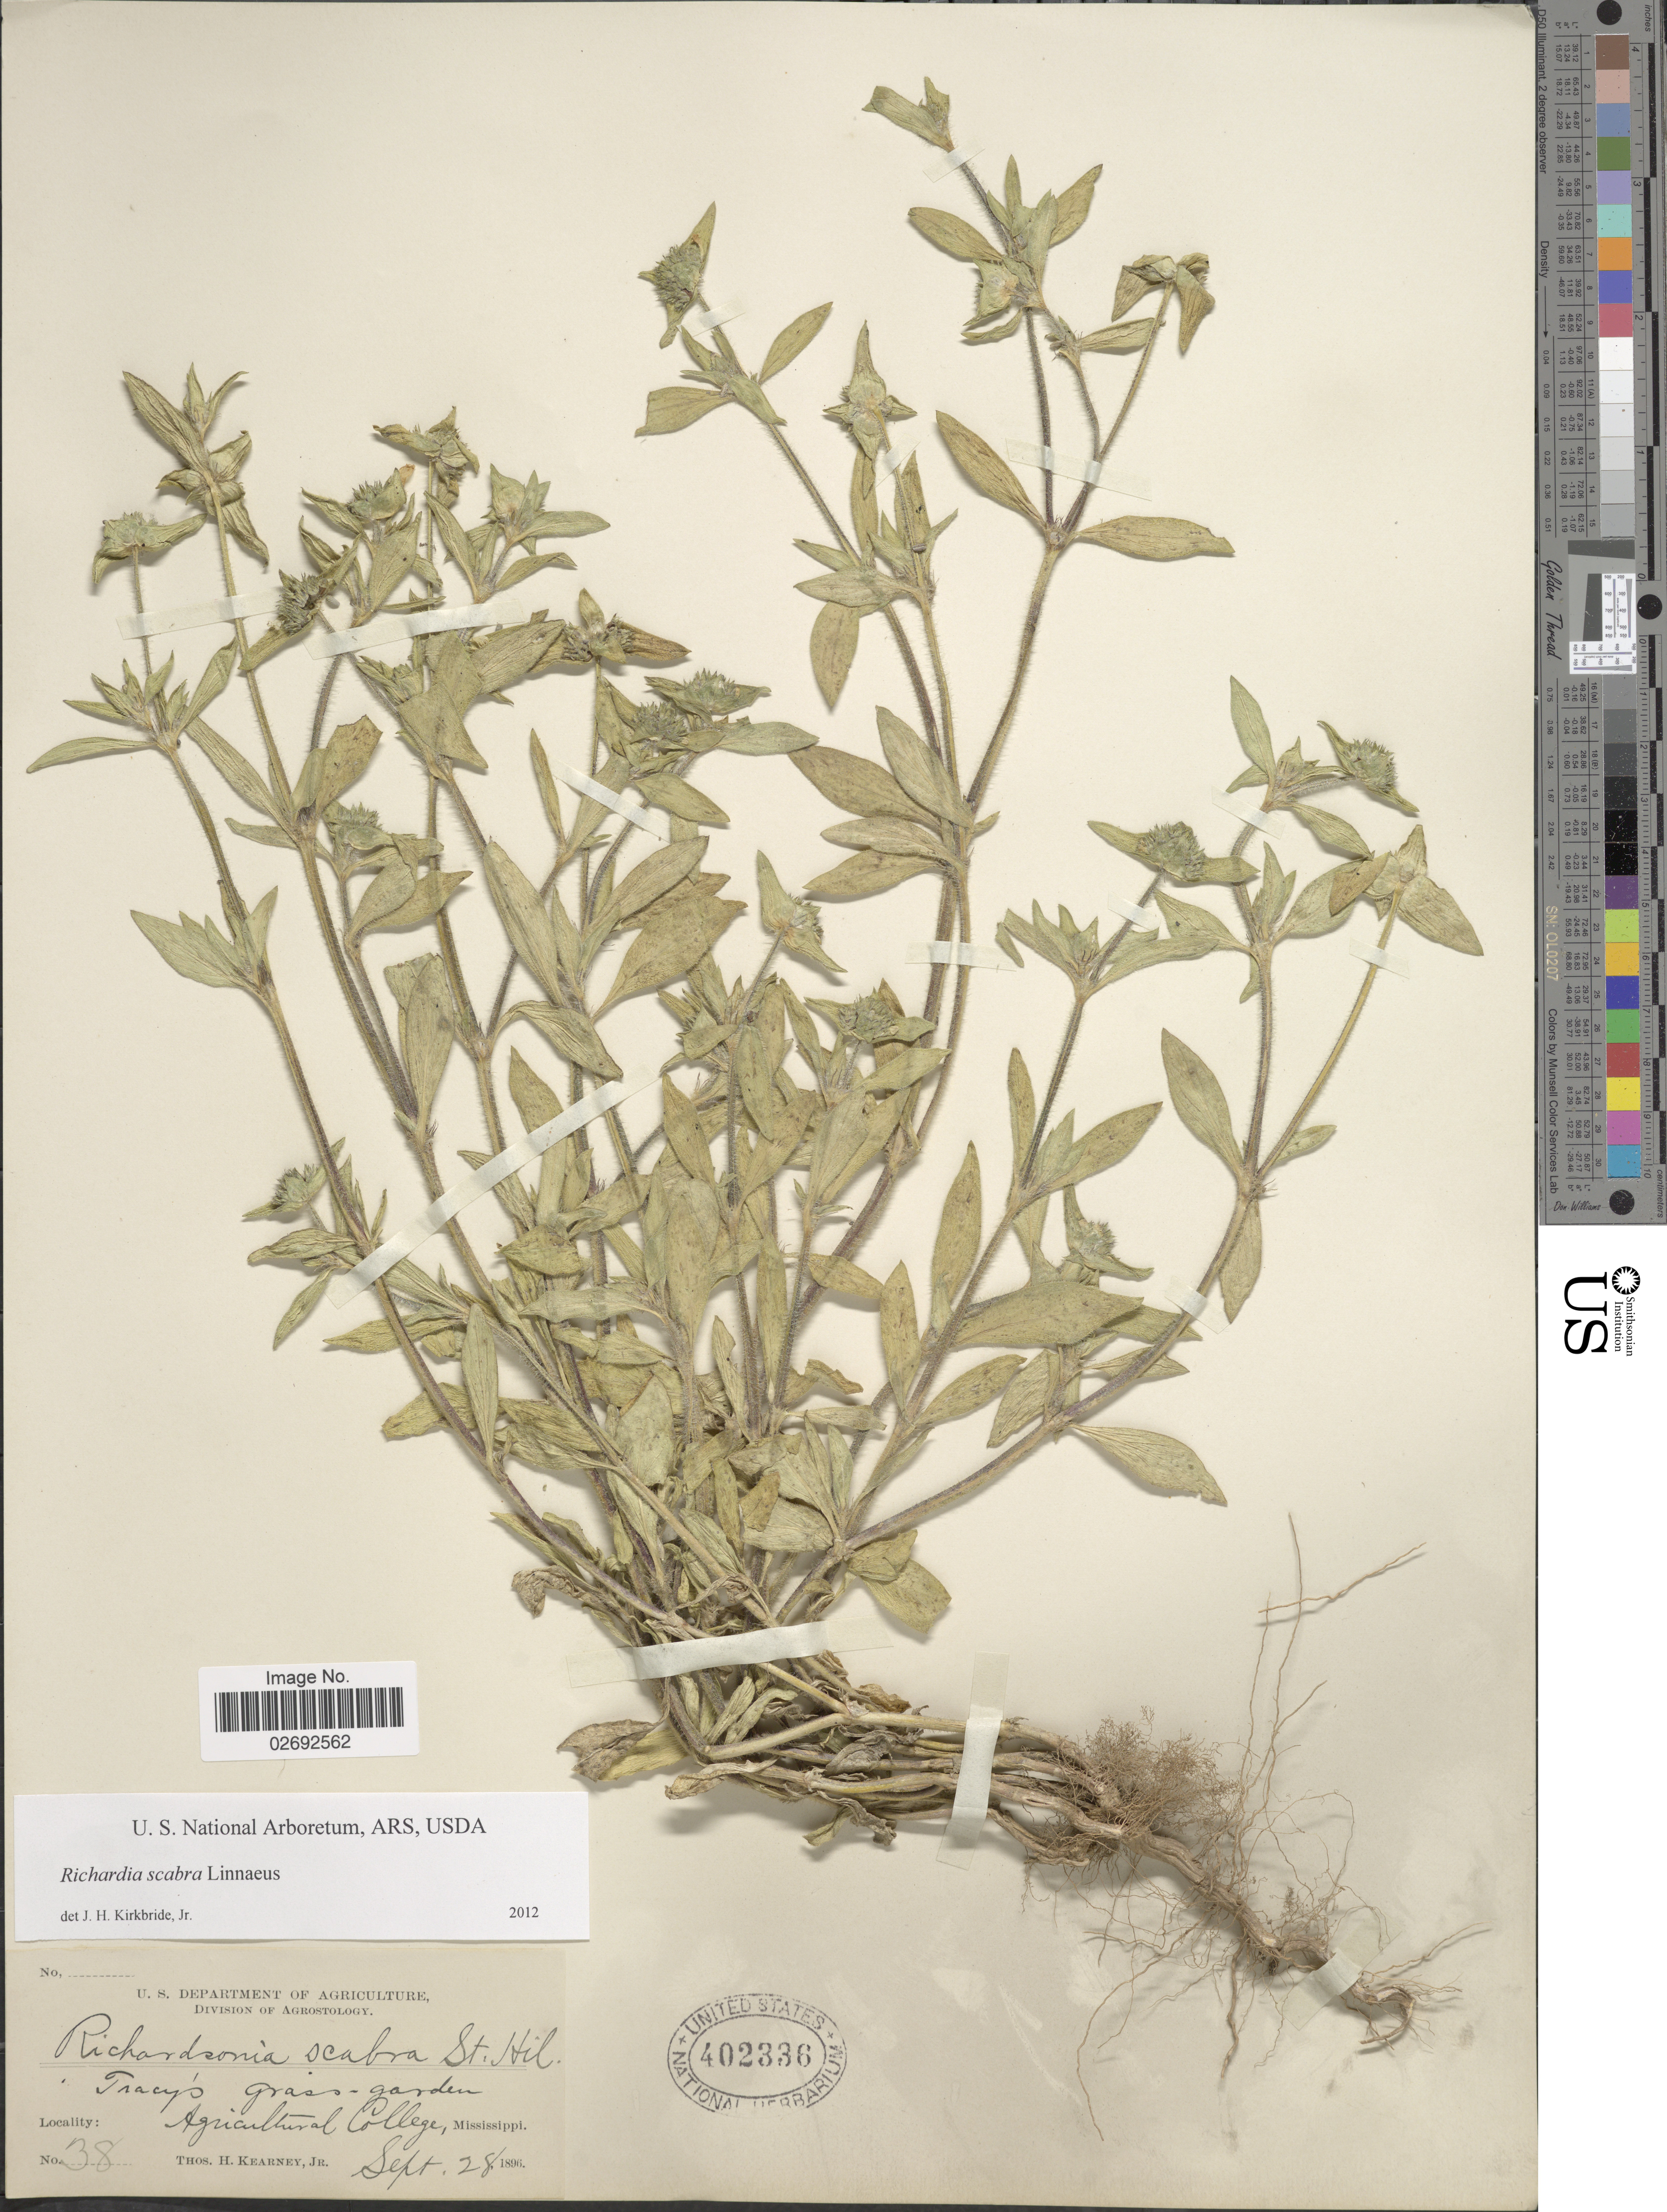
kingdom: Plantae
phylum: Tracheophyta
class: Magnoliopsida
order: Gentianales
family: Rubiaceae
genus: Richardia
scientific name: Richardia scabra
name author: L.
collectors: T. H. Kearney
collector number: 38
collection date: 1896-09-28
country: United States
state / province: Mississippi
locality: Tracy's grass-garden, Agricultural College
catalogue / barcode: US 402336